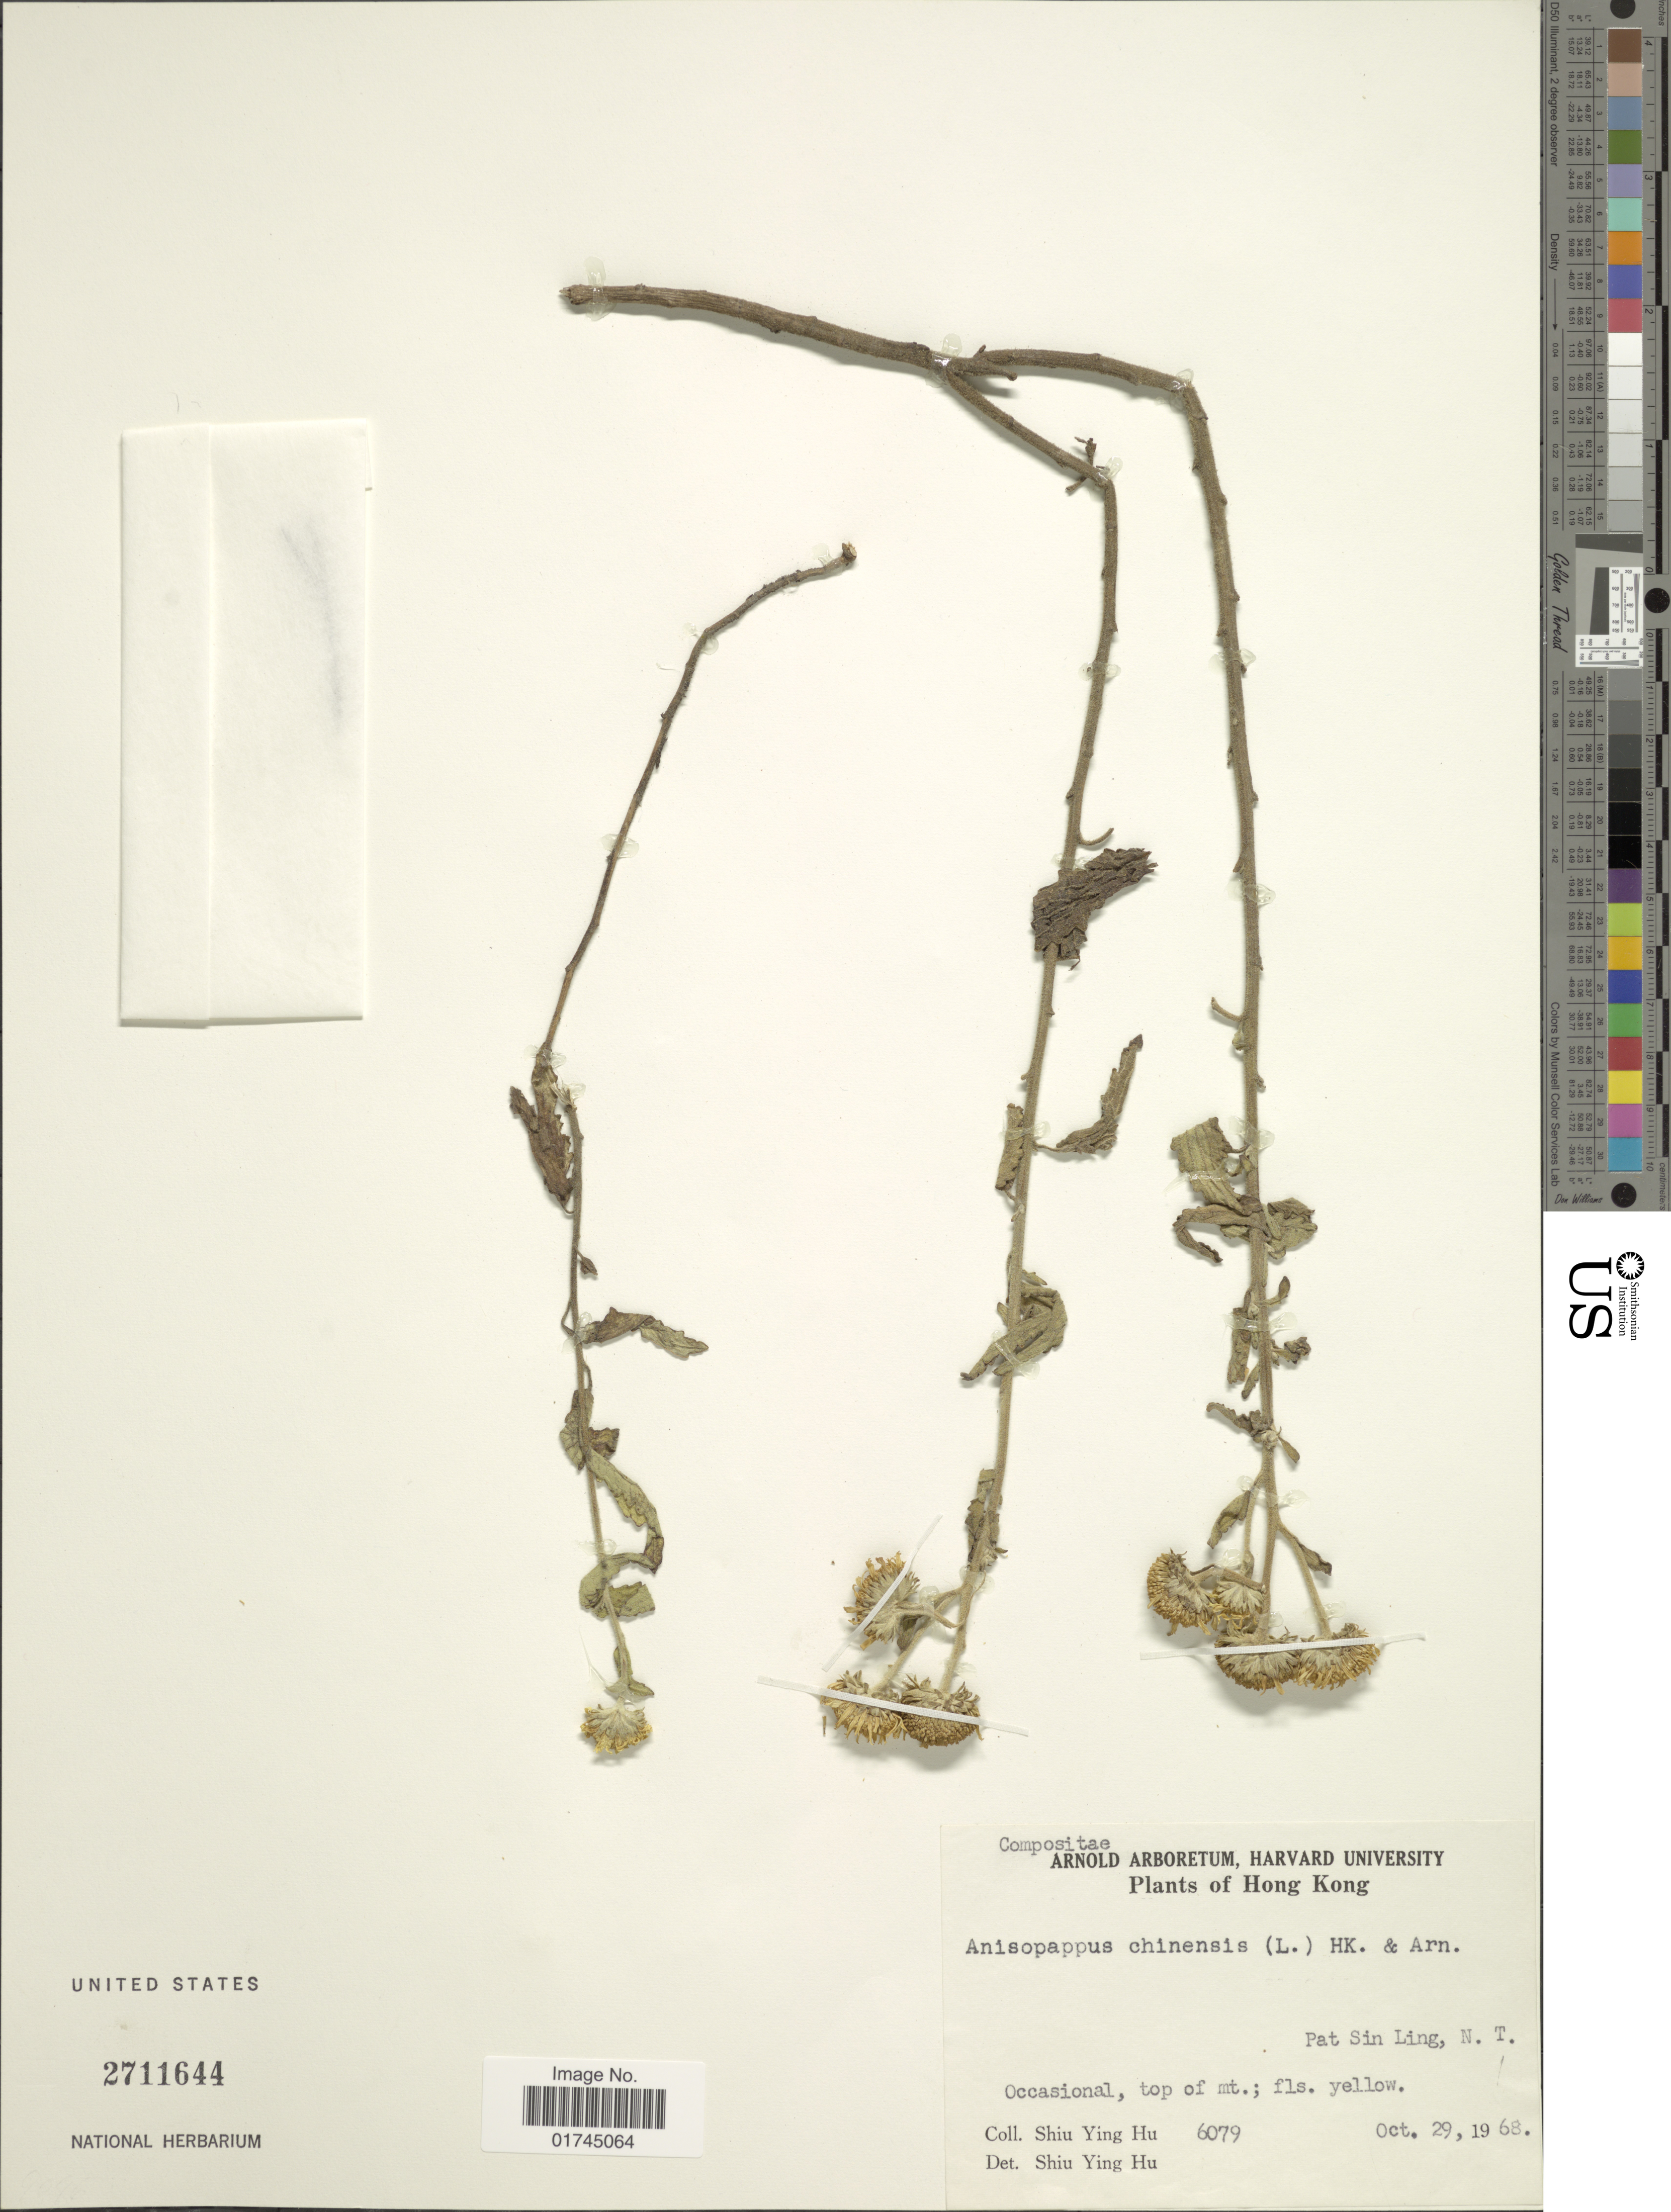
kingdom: Plantae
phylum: Tracheophyta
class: Magnoliopsida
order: Asterales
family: Asteraceae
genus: Anisopappus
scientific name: Anisopappus chinensis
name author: Hook. & Arn.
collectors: S. Y. Hu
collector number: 6079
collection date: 1968-10-29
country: China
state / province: Hong Kong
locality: Pat Sing Ling, N.T.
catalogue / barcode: US 2711644